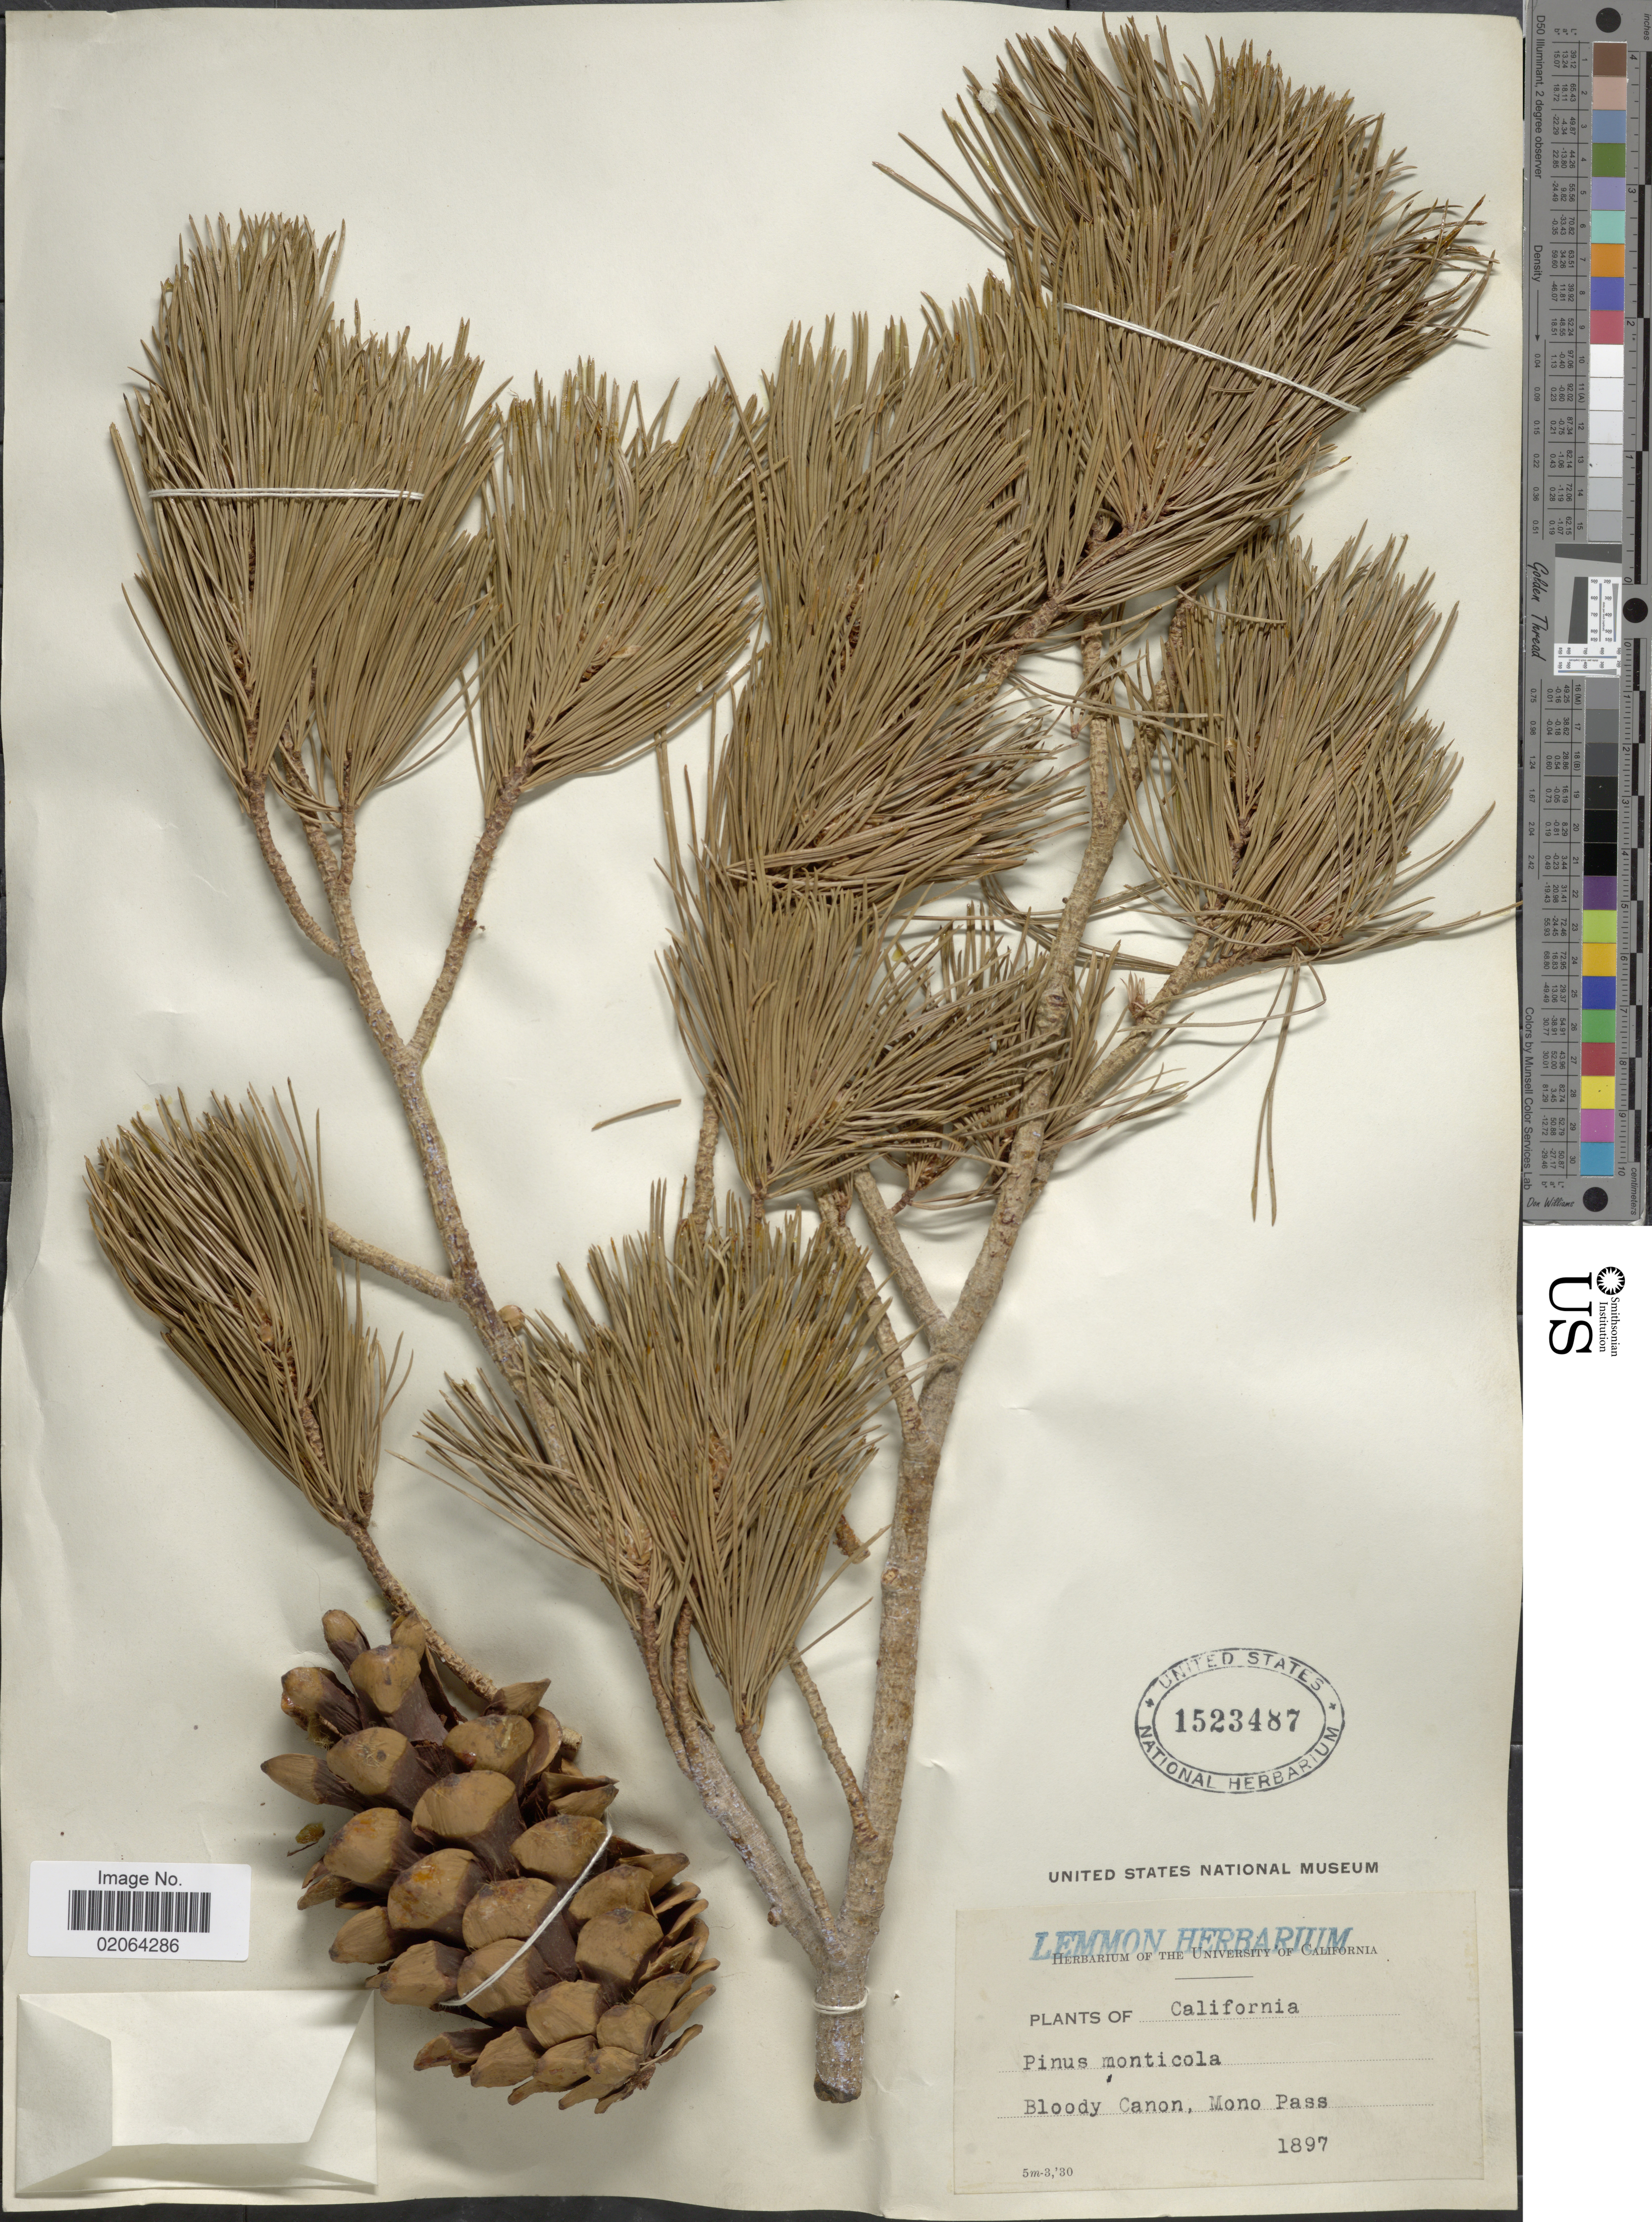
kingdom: Plantae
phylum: Tracheophyta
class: Pinopsida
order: Pinales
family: Pinaceae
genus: Pinus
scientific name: Pinus monticola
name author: Douglas ex D. Don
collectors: ex herb. Lemmon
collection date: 1897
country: United States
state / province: California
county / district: Mono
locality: California. Bloody Canon, Mono Pass.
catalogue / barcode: US 1523487